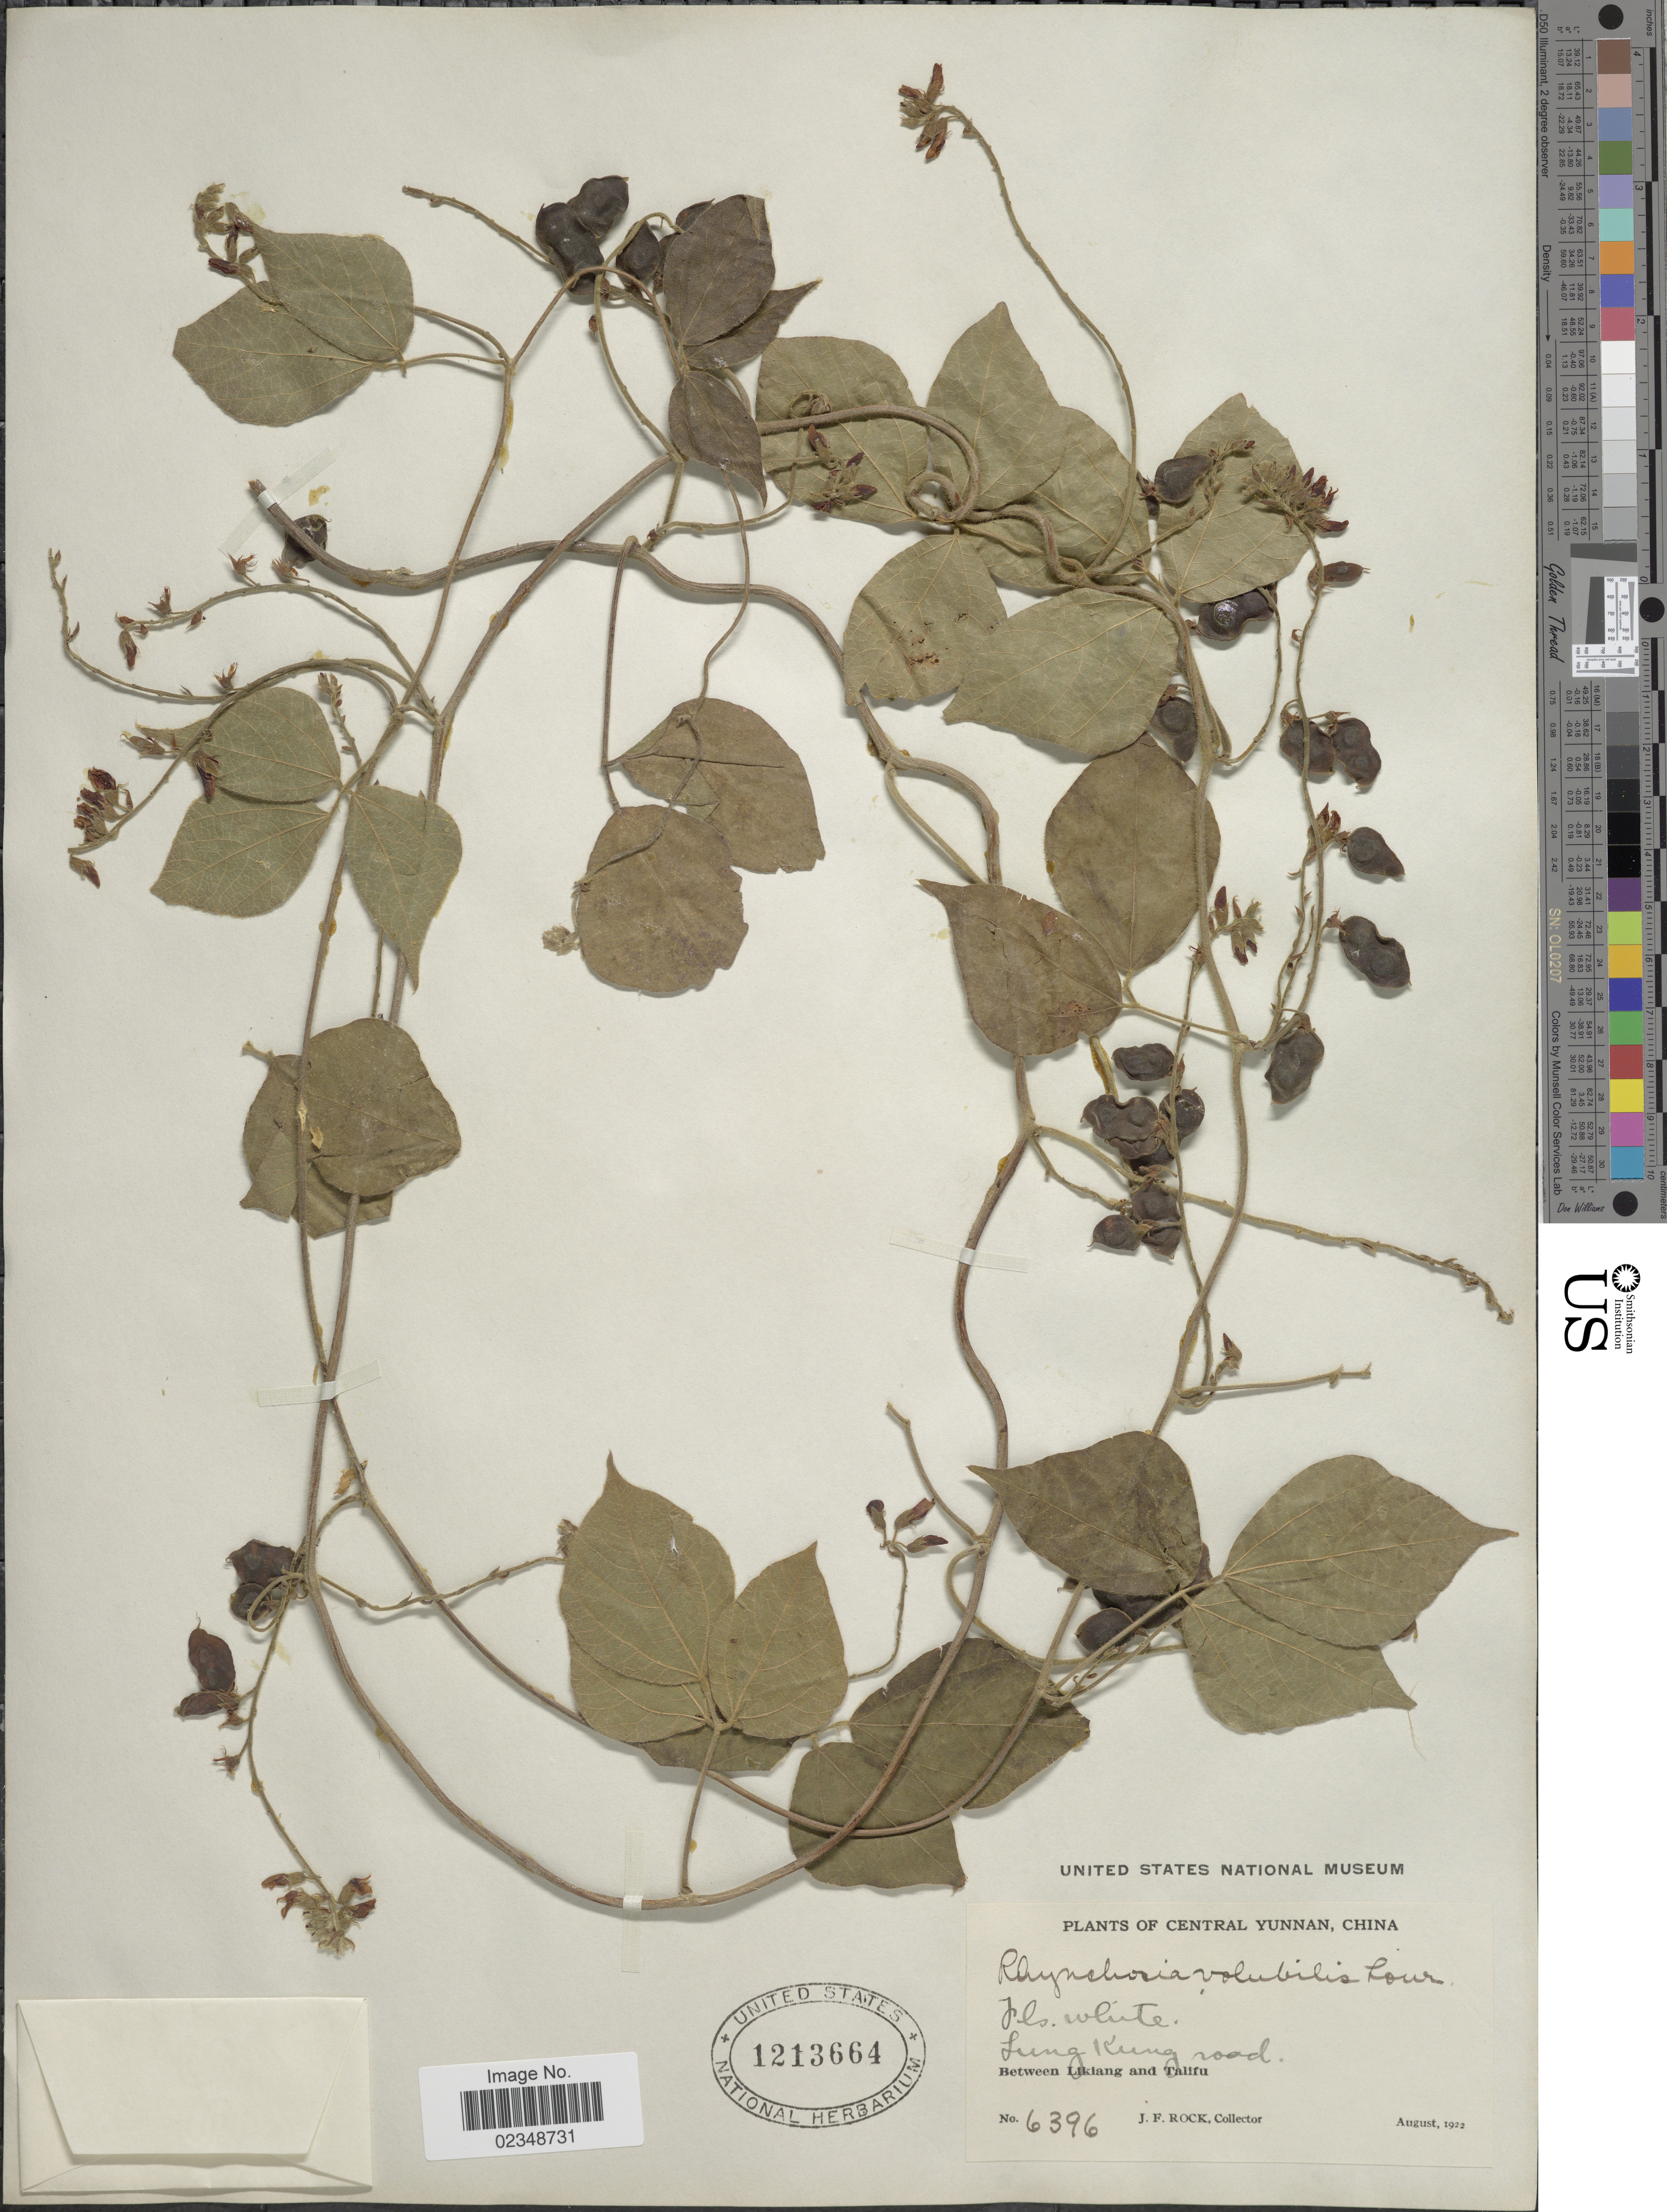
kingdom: Plantae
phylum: Tracheophyta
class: Magnoliopsida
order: Fabales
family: Fabaceae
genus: Rhynchosia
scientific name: Rhynchosia volubilis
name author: (Michx.) Wood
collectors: J. Rock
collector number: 6396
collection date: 1922-08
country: China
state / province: Yunnan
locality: Central Yunnan, Lung Kung road, Between Likiang and Talifu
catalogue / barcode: US 1213664